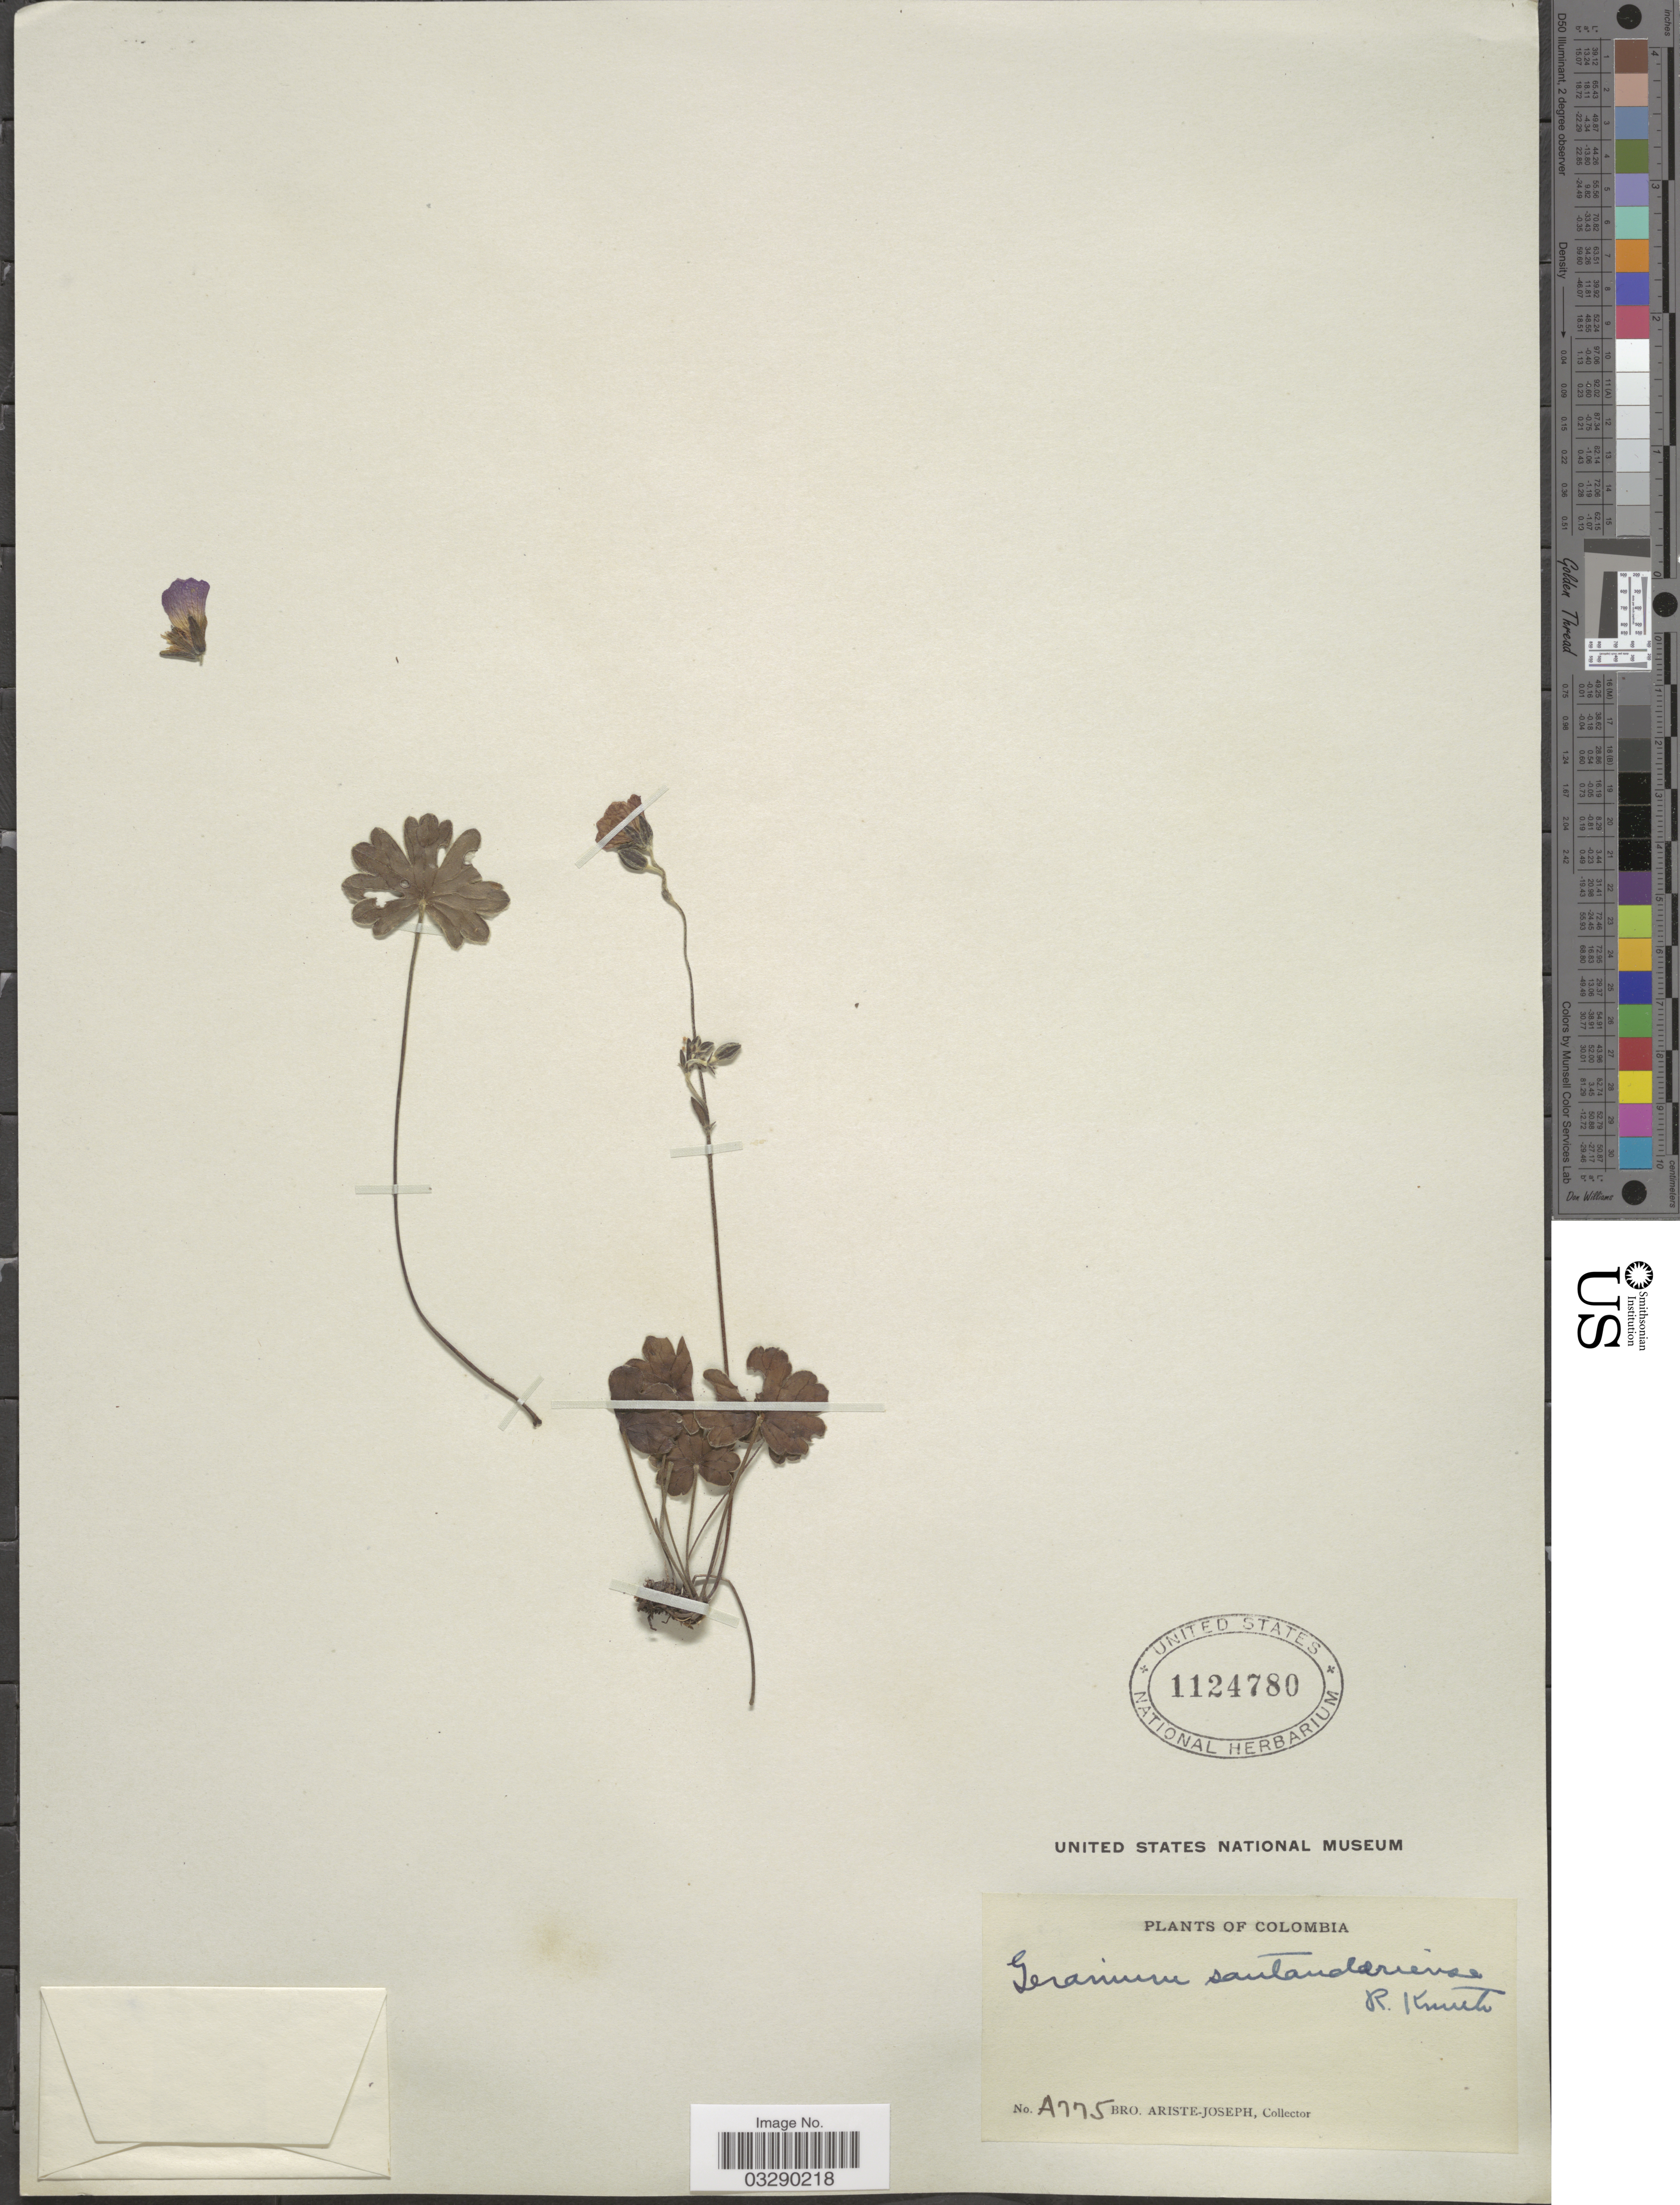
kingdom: Plantae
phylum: Tracheophyta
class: Magnoliopsida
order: Geraniales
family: Geraniaceae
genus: Geranium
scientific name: Geranium santanderiense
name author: R. Knuth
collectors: Bro. Ariste-Joseph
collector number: A775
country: Colombia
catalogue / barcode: US 1124780